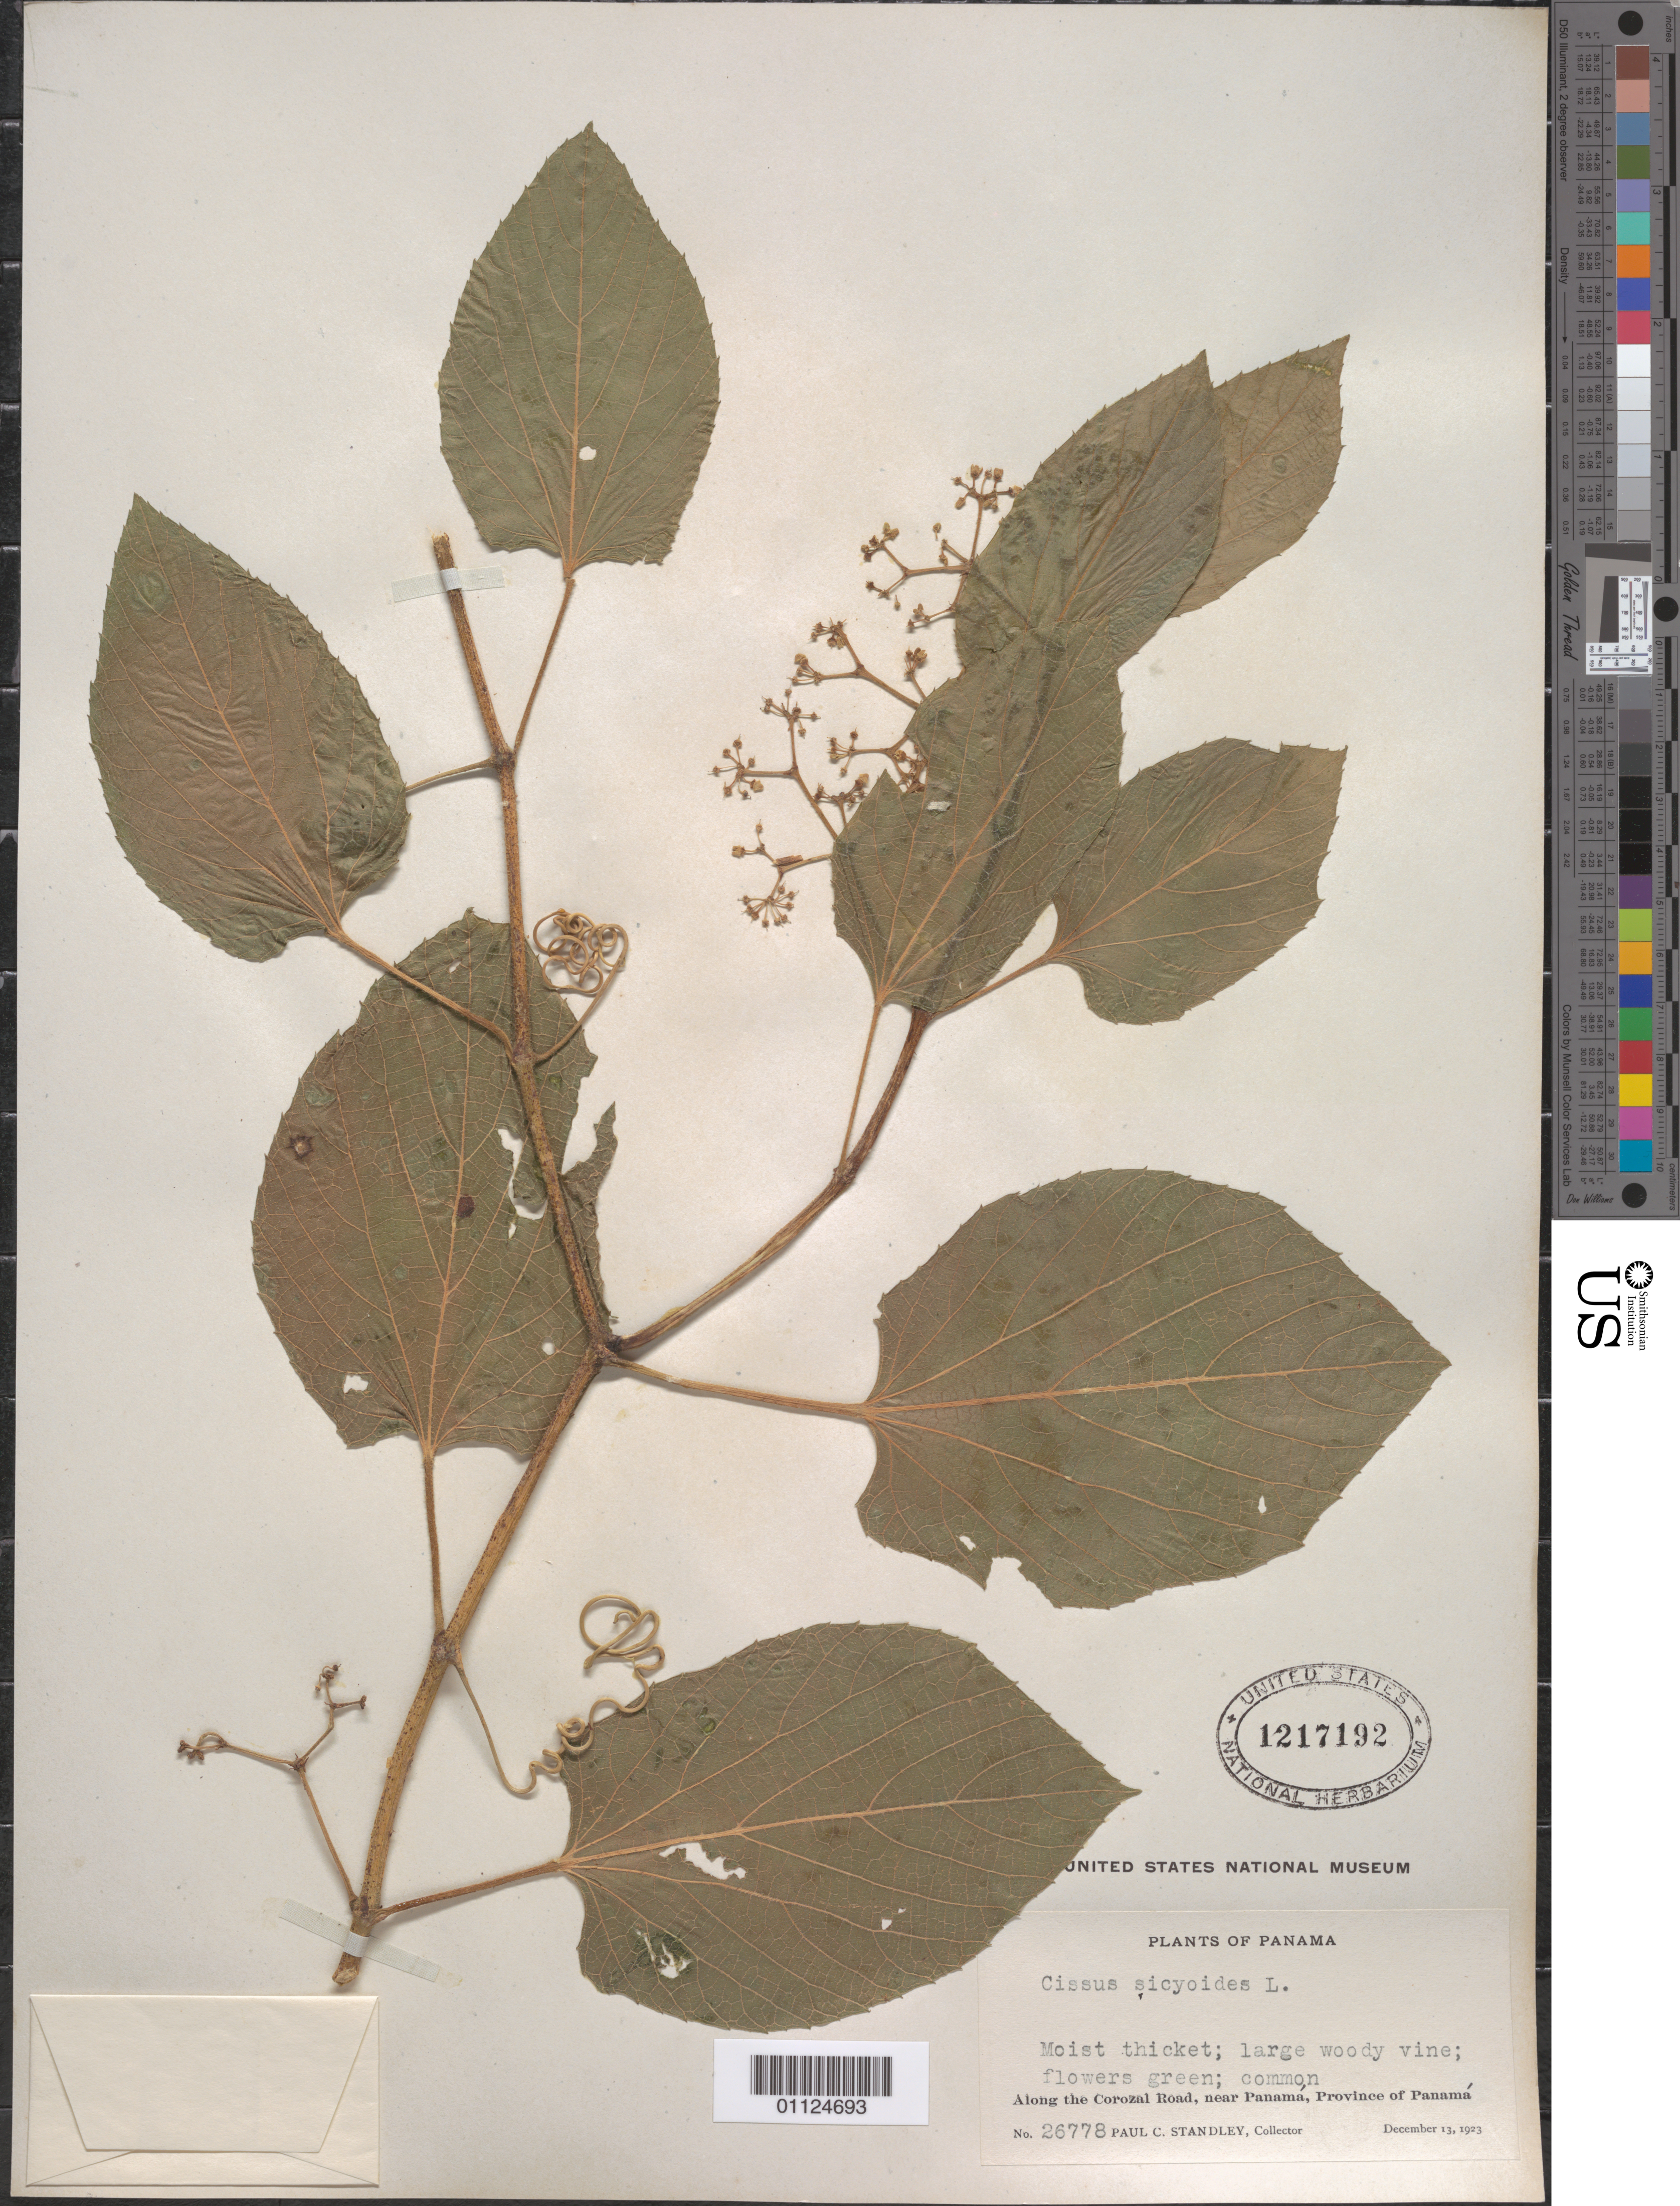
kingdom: Plantae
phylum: Tracheophyta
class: Magnoliopsida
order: Vitales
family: Vitaceae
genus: Cissus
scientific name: Cissus verticillata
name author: (L.) Nicolson & C.E. Jarvis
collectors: P. C. Standley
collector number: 26778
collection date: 1923-12-13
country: Panama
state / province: Panamá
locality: Along the Corozal Road, near Panama.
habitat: Moist thicket, large woody vine, common.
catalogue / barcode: US 1217192